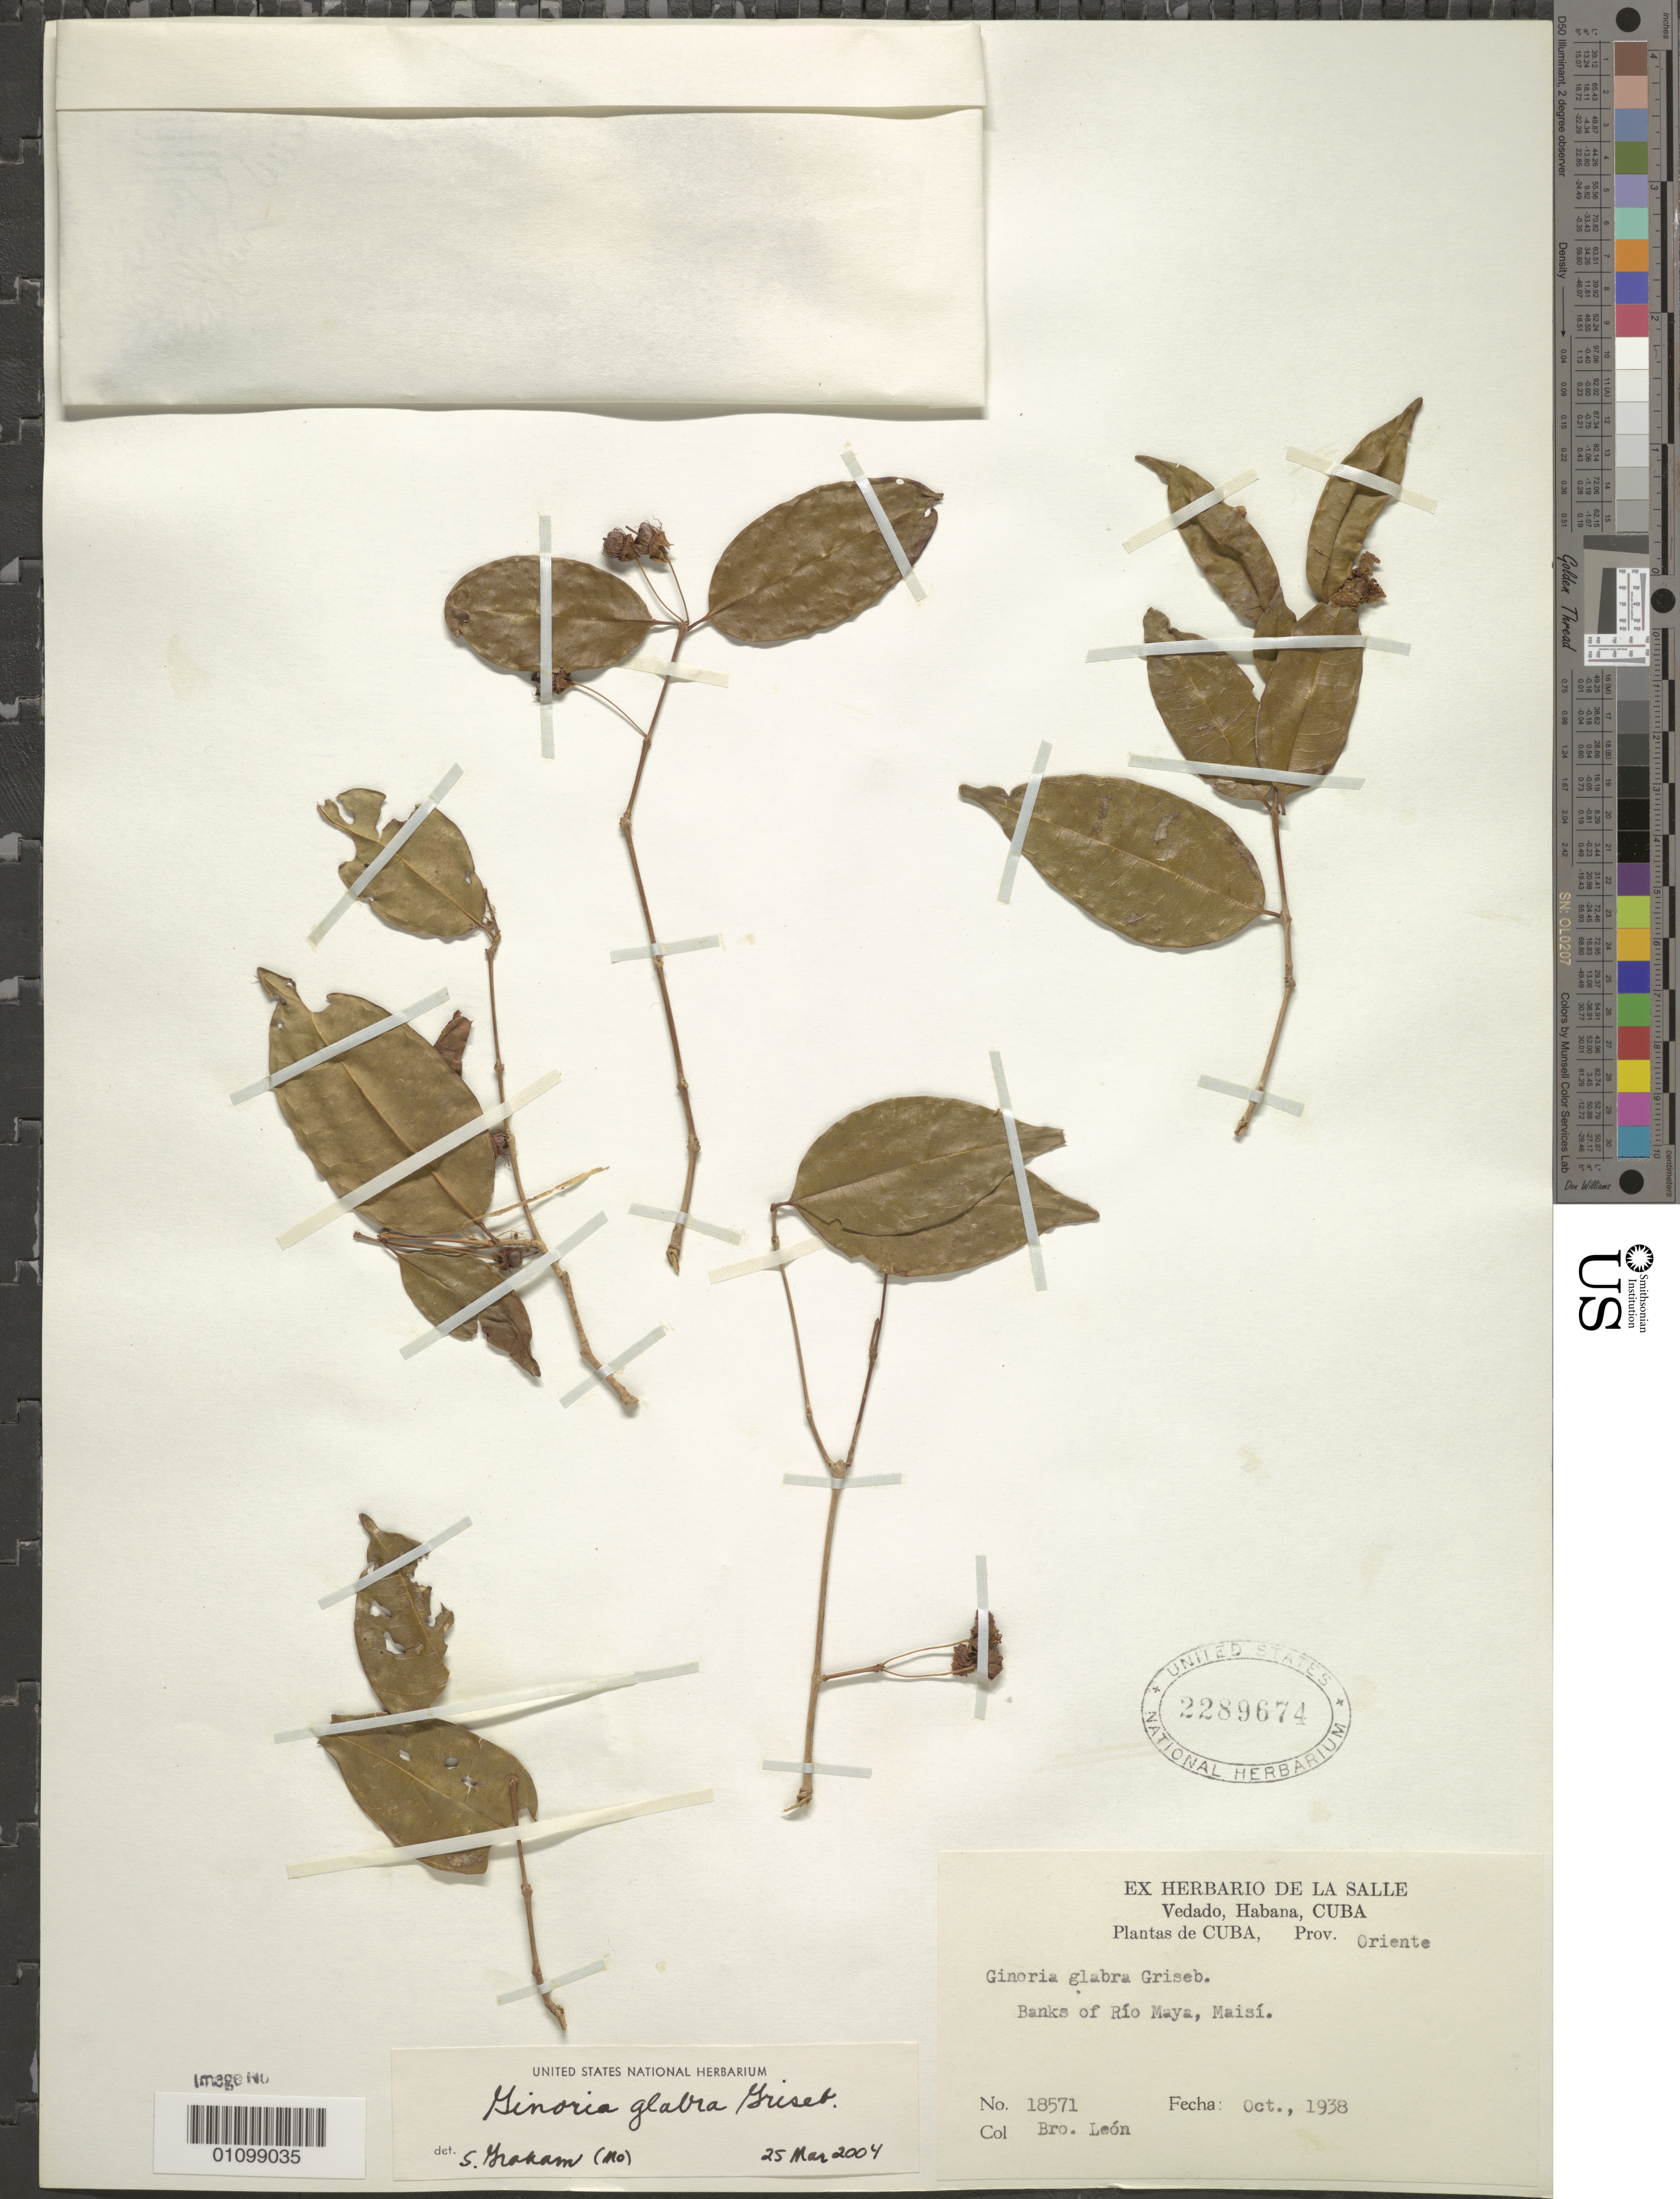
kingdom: Plantae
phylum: Tracheophyta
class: Magnoliopsida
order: Myrtales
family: Lythraceae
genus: Ginoria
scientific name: Ginoria glabra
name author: Griseb.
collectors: Bro. León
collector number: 18571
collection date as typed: Oct 1938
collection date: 1938-10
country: Cuba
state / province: Oriente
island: Cuba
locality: Banks of Rio Maya, Maisi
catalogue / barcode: US 2289674